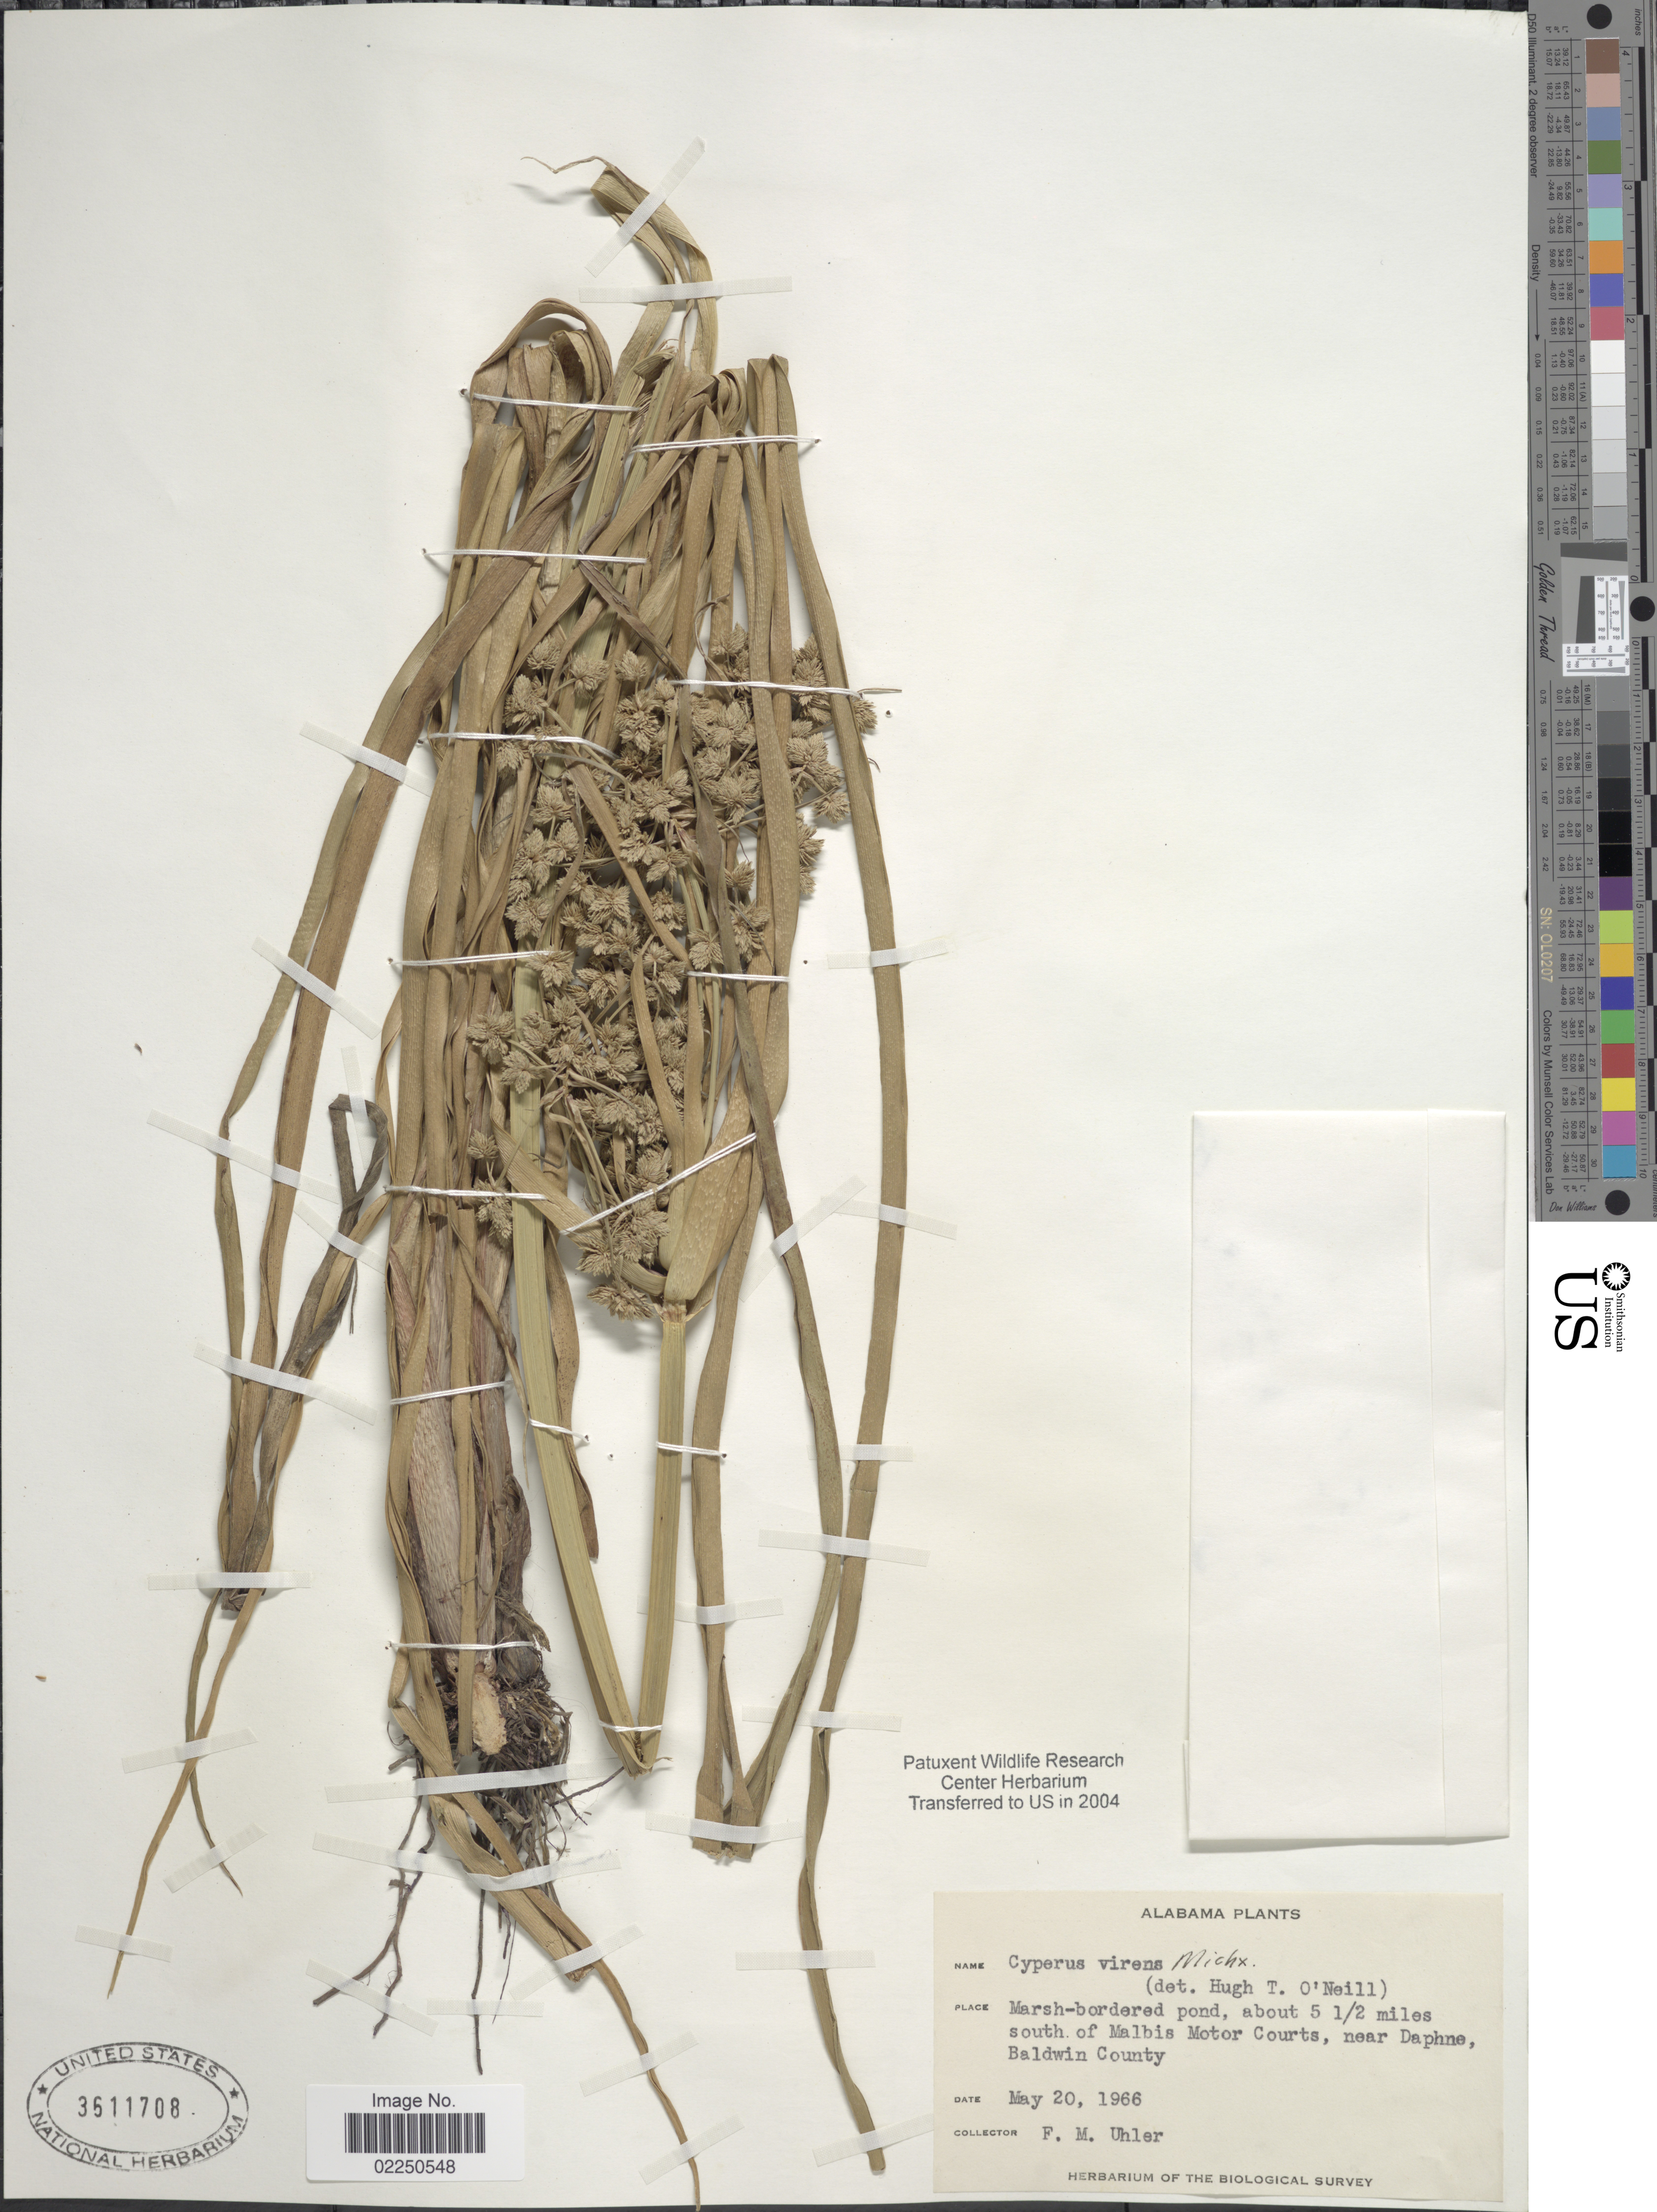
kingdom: Plantae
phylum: Tracheophyta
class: Liliopsida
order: Poales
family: Cyperaceae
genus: Cyperus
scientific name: Cyperus virens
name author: Michx.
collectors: F. M. Uhler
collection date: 1966-05-20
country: United States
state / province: Alabama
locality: Marsh-bordered pond, about 5 1/2 miles south of Malbis Motor Courts, near Daphne, Baldwin County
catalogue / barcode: US 3611708